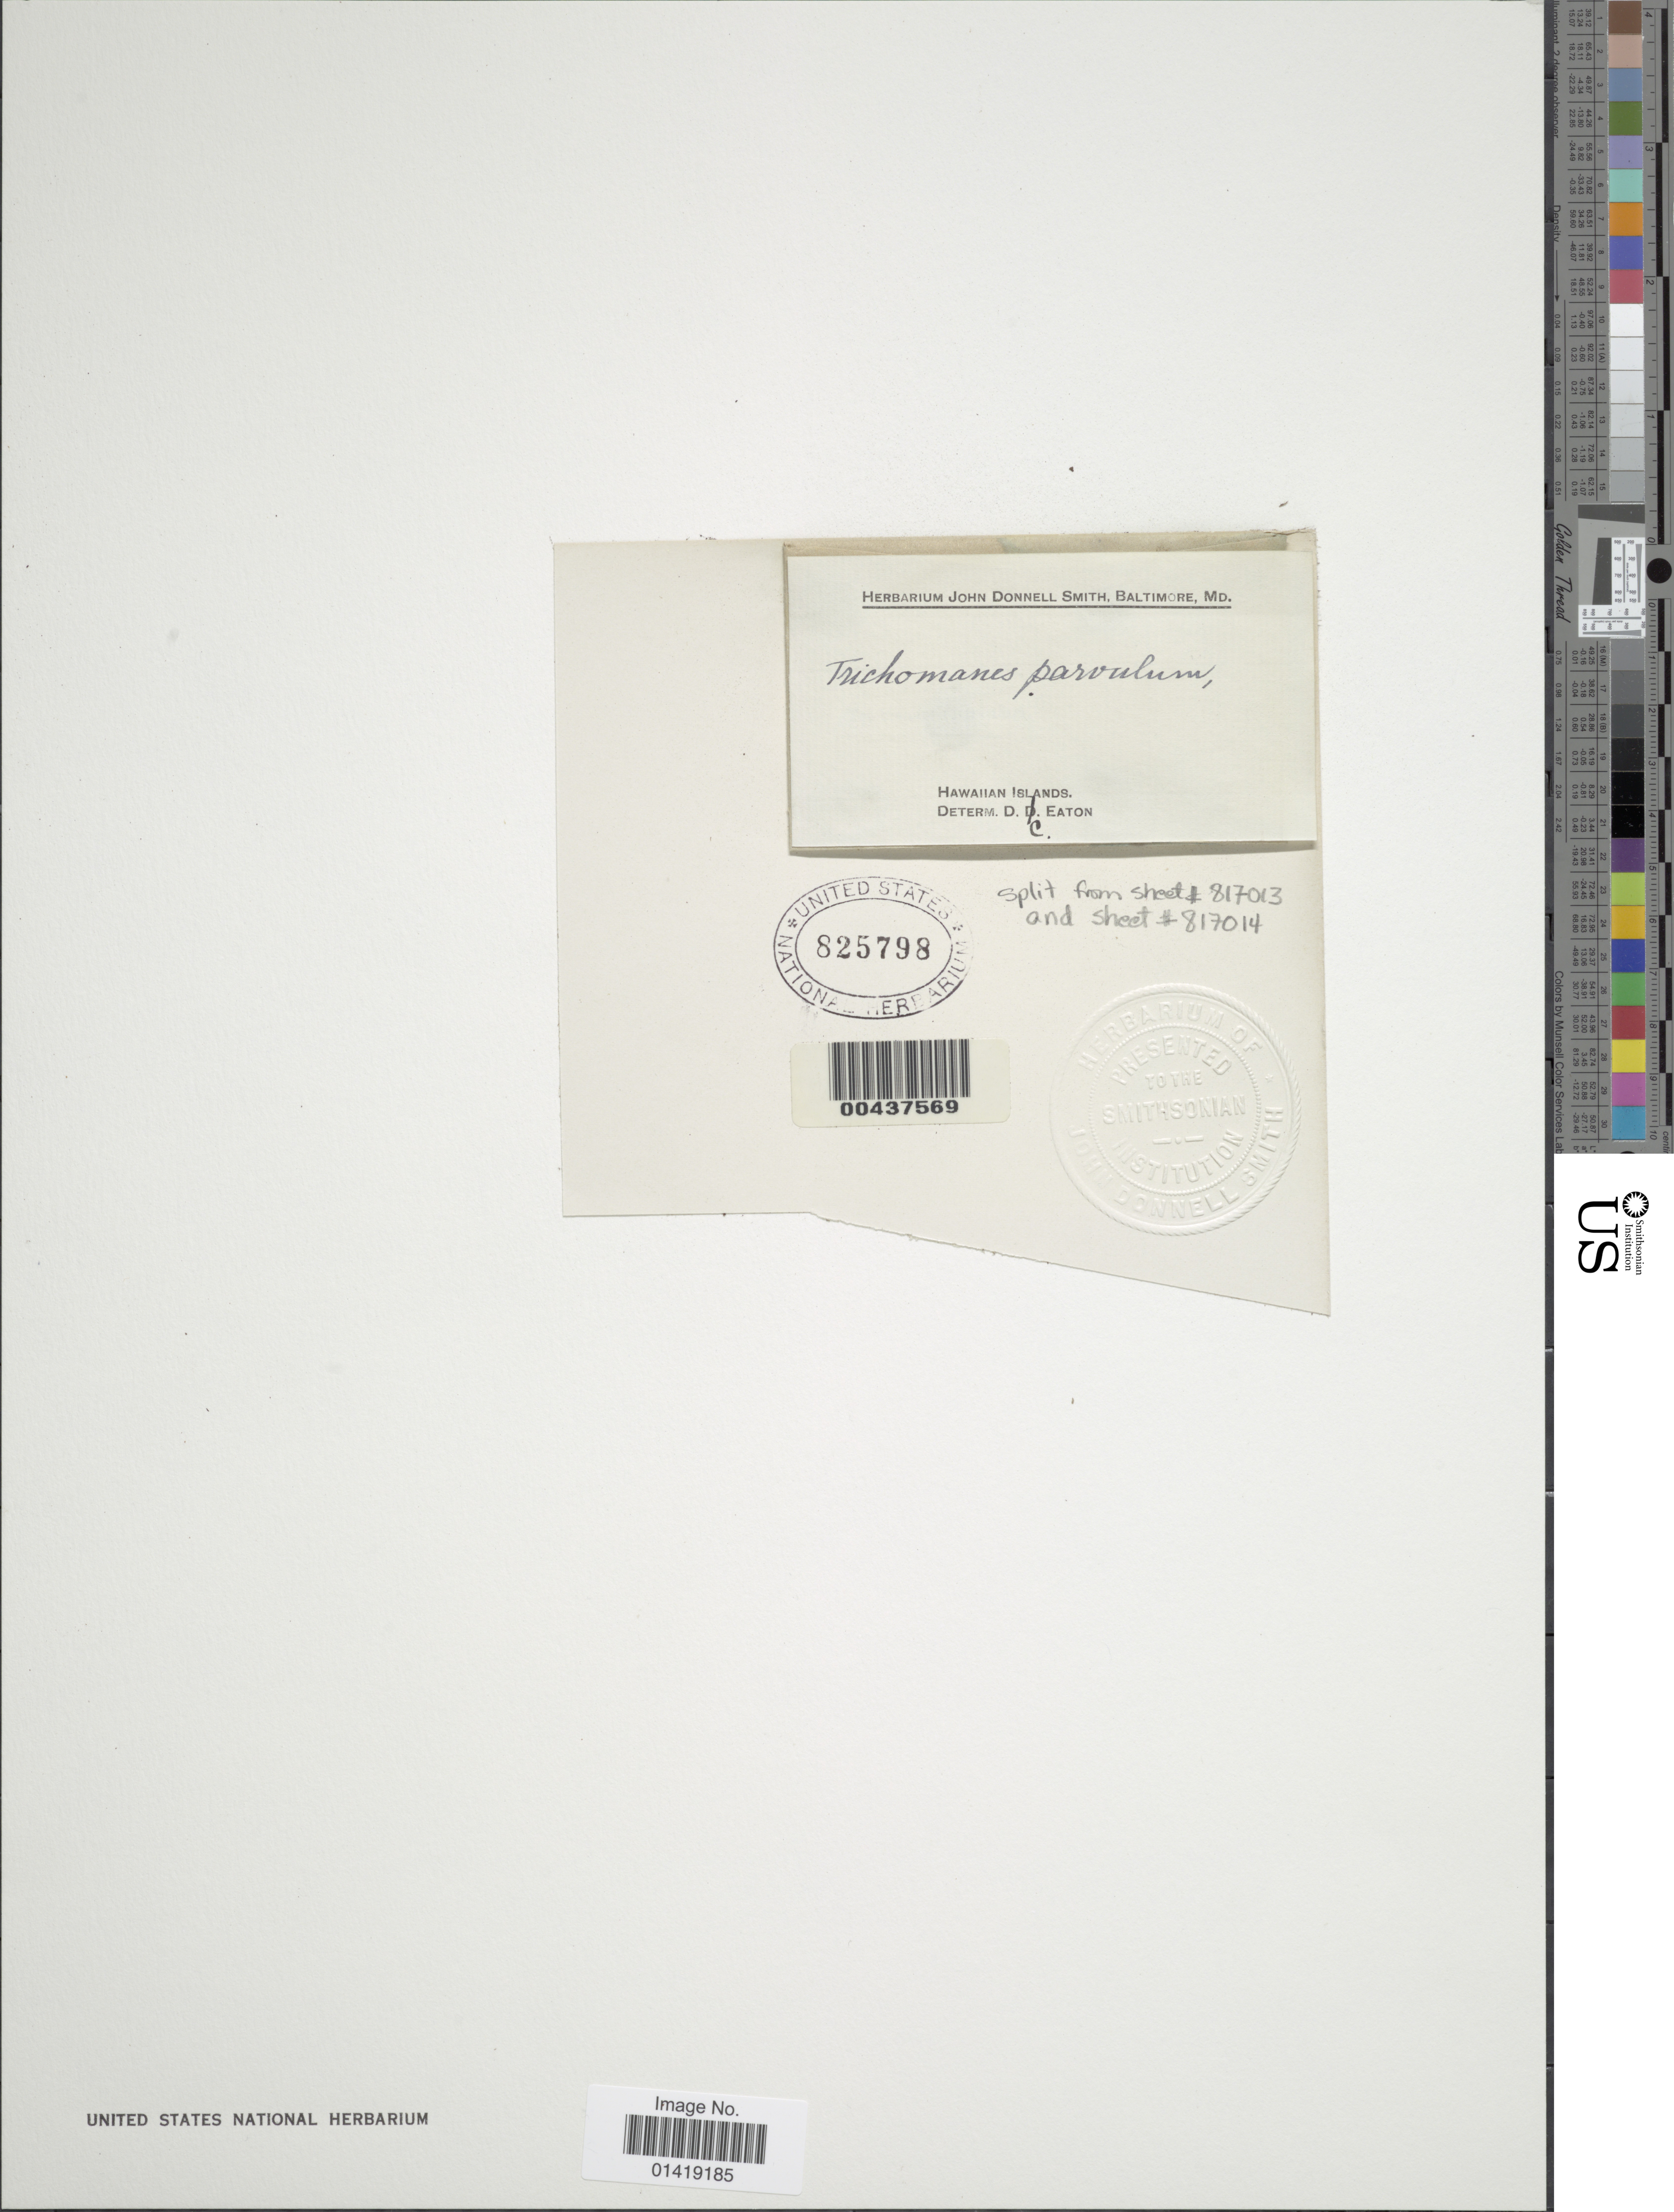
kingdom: Plantae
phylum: Tracheophyta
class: Polypodiopsida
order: Hymenophyllales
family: Hymenophyllaceae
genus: Hymenophyllum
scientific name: Hymenophyllum parvulum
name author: C. Chr.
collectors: J. Donnell Smith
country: United States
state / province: Hawaii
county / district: Hawaii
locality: Hawaiian Islands Baltimore, MD.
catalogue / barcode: US 825798